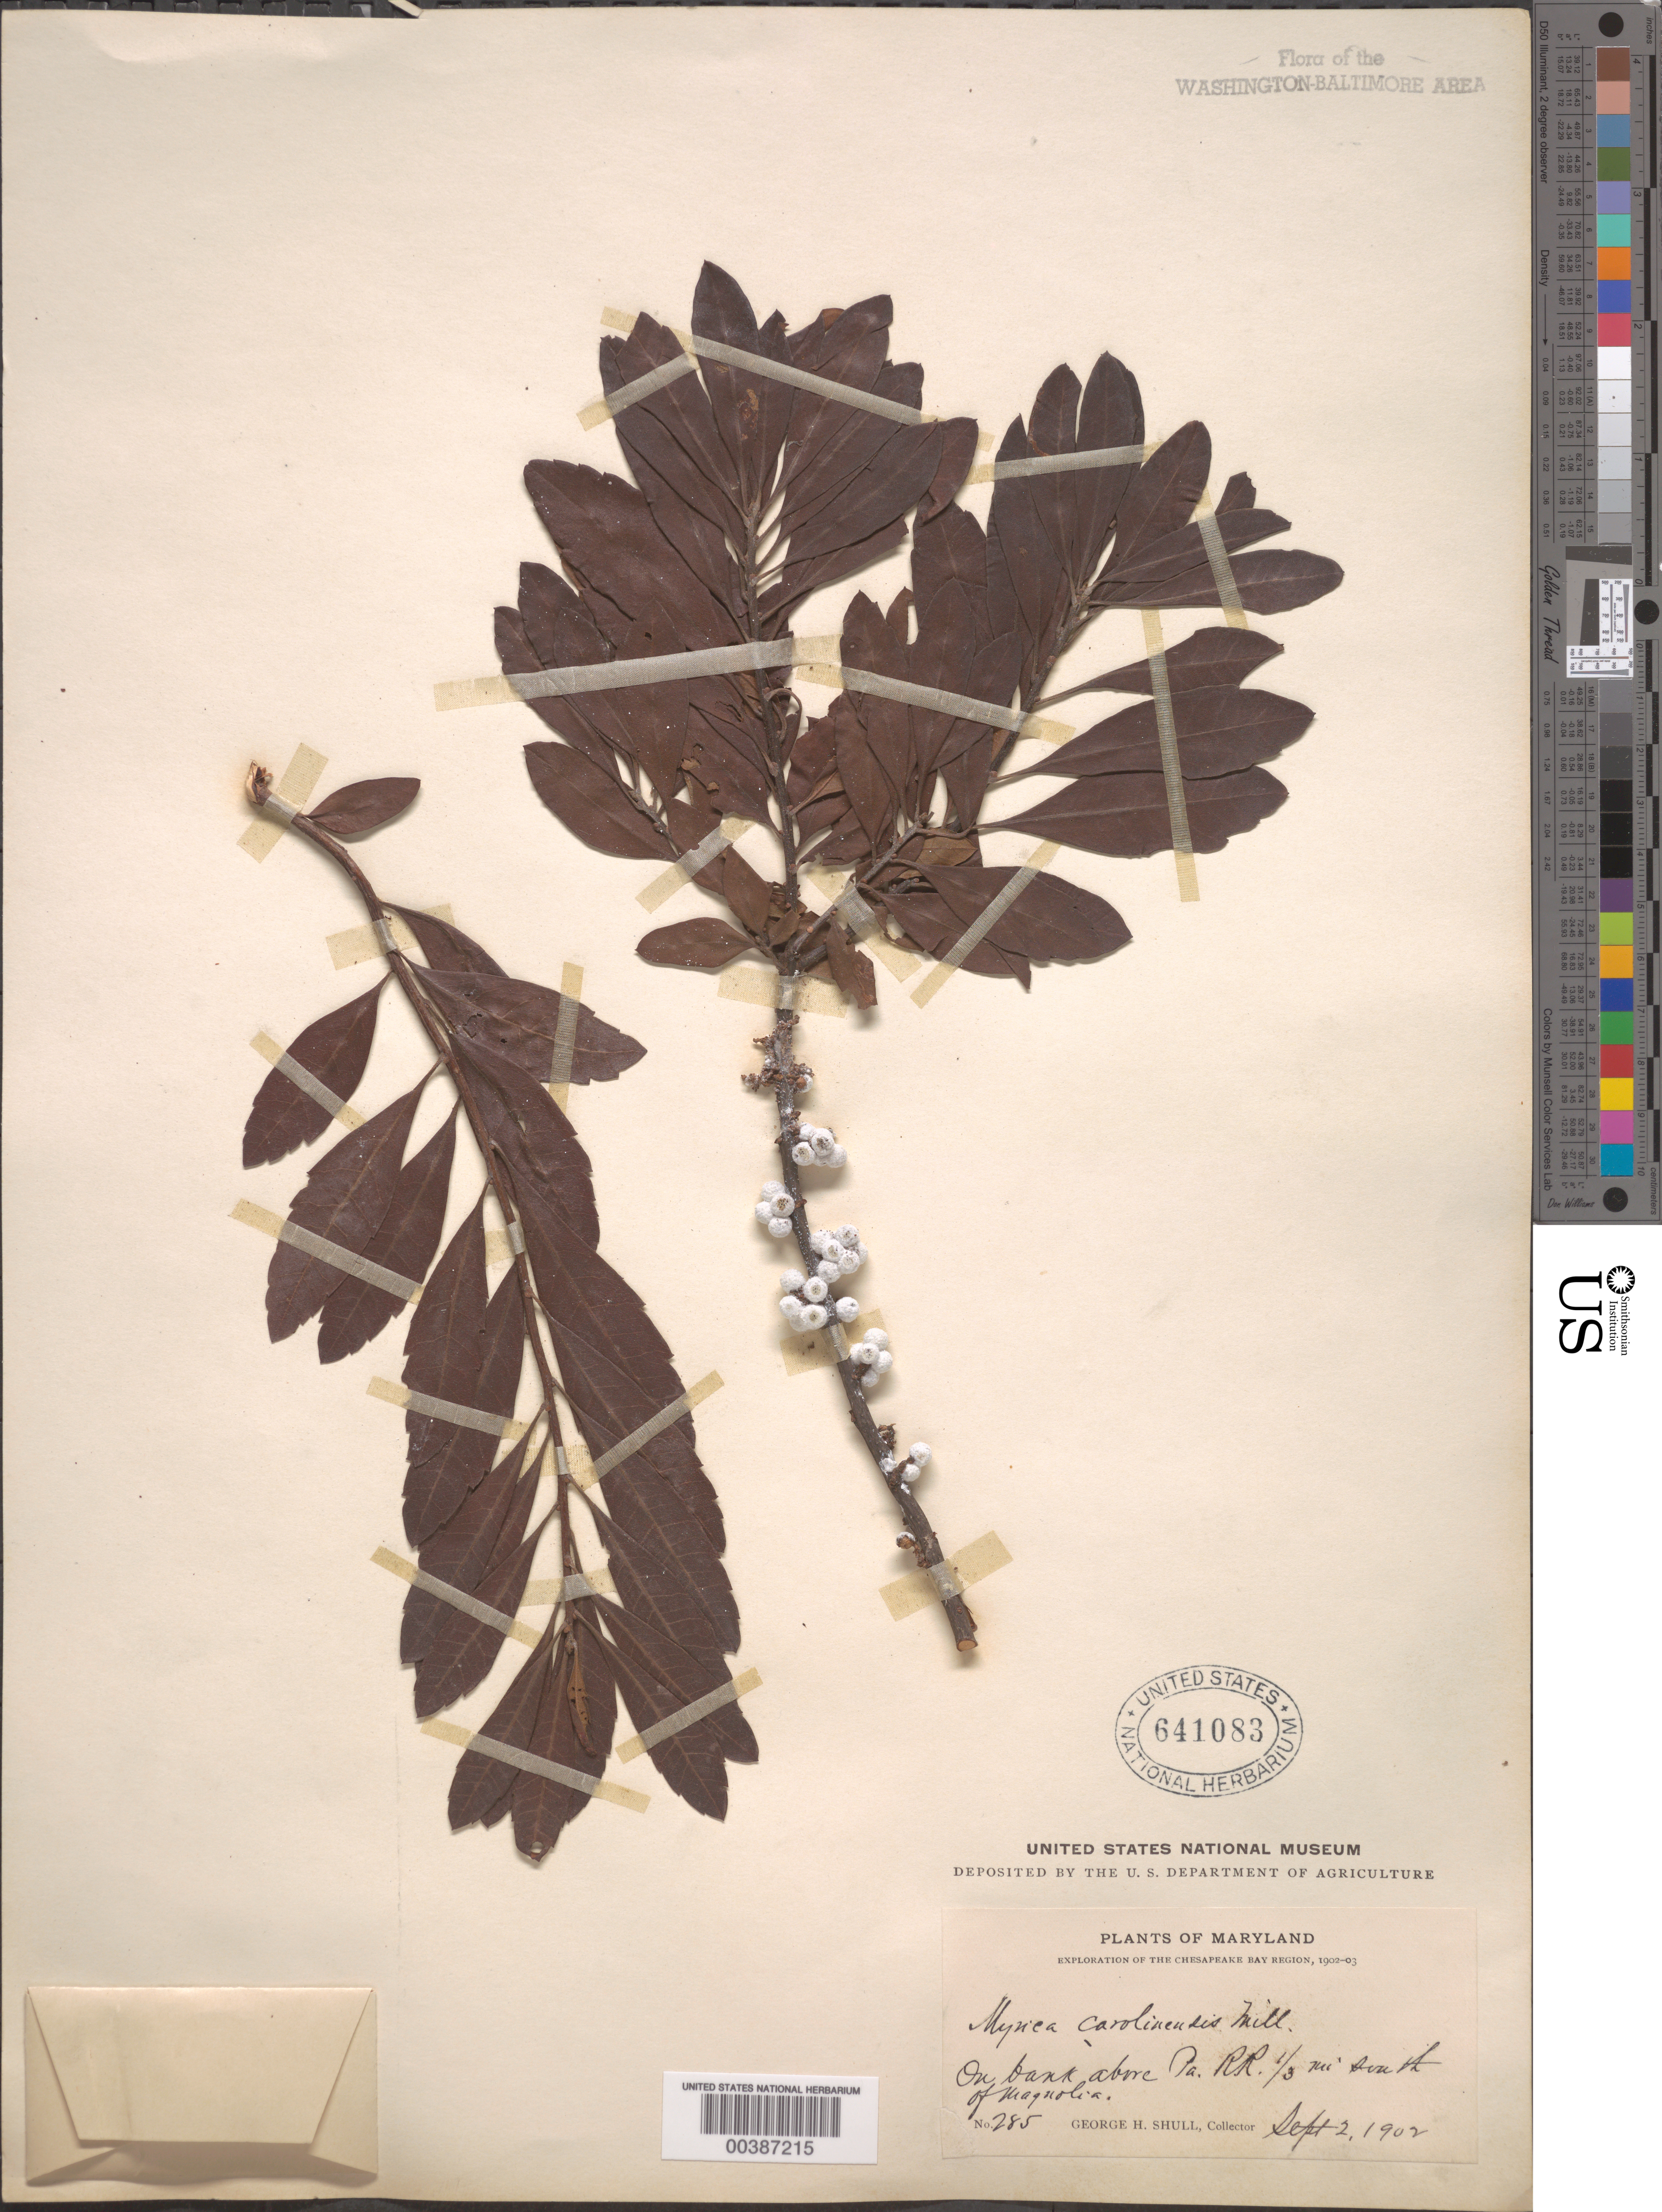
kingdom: Plantae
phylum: Tracheophyta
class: Magnoliopsida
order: Fagales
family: Myricaceae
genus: Morella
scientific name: Morella pensylvanica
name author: (Mirb.) Kartesz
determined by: Strong, Mark T., (BOT), Smithsonian Institution - National Museum of Natural History (UNITED STATES)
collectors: G. H. Shull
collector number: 285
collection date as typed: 02 Sep 1902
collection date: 1902-09-02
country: United States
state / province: Maryland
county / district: Harford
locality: Above Penn. Railroad, south of Magnolia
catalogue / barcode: US 641083